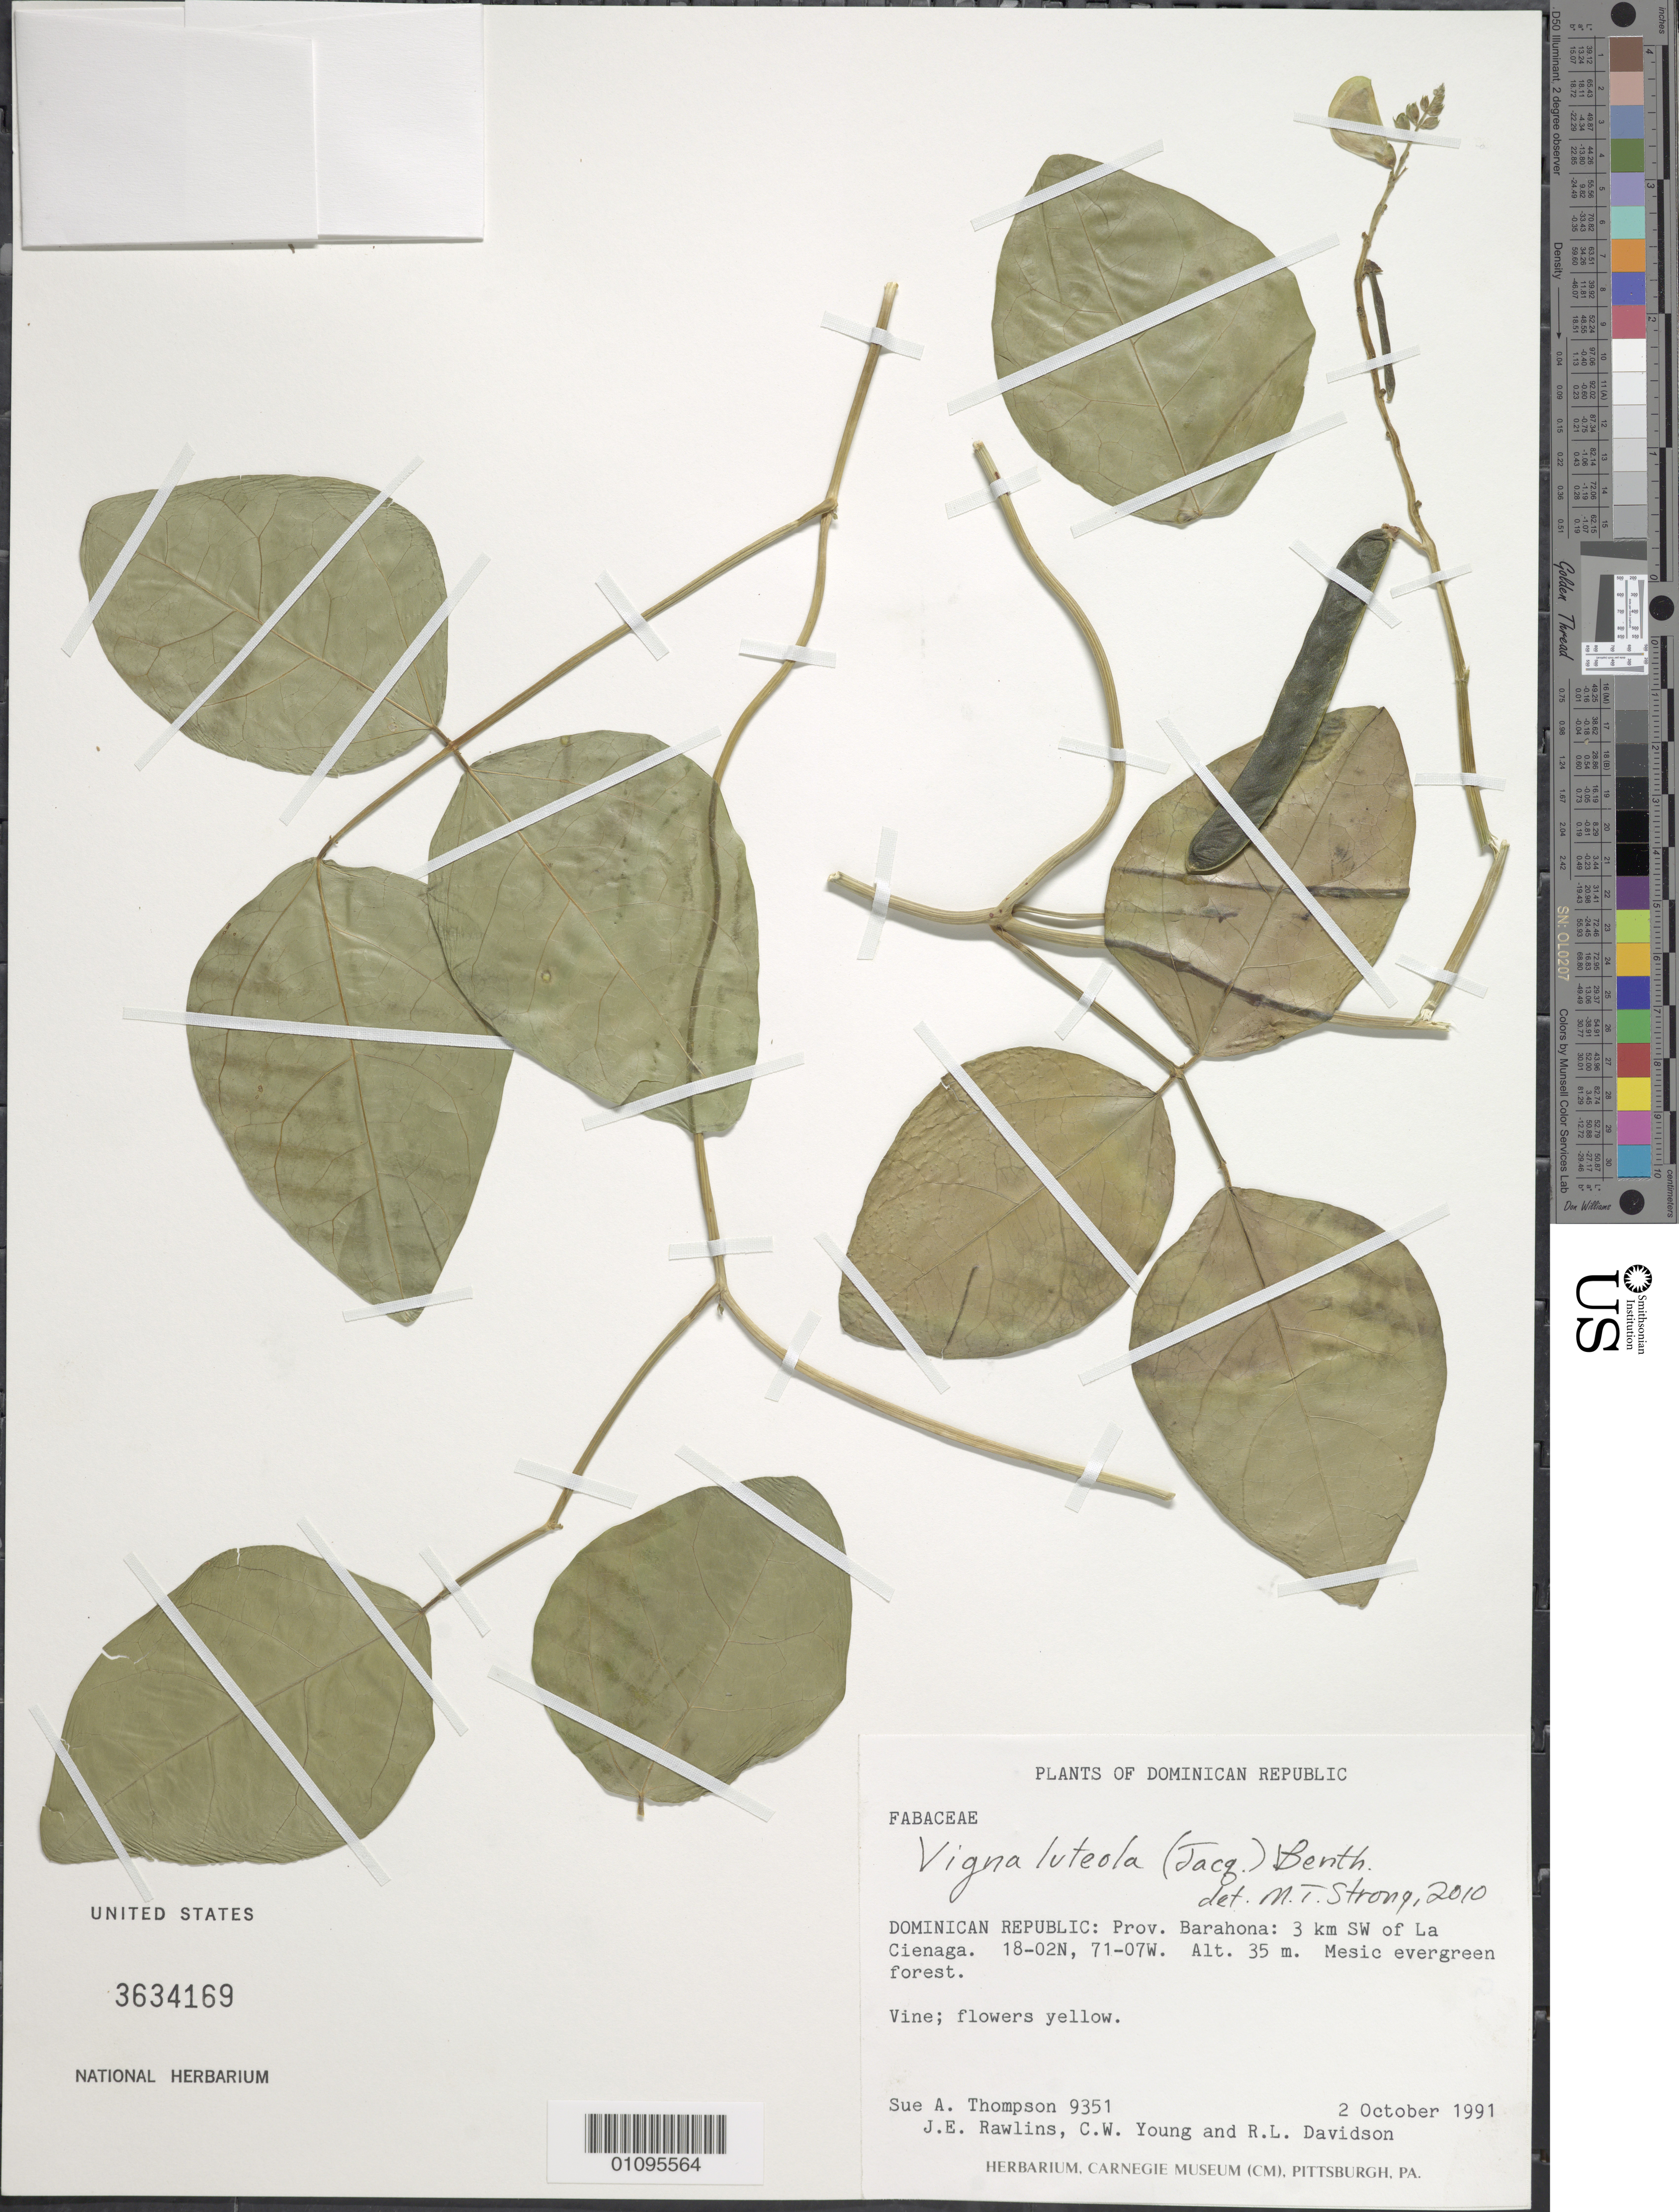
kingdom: Plantae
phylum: Tracheophyta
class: Magnoliopsida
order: Fabales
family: Fabaceae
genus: Vigna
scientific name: Vigna luteola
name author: (Jacq.) Benth.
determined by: Strong, M. T., (US), Smithsonian Institution - National Museum of Natural History (UNITED STATES)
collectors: S. A. Thompson, J. Rawlins, C. Young & R. Davidson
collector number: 9351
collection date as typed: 02 Oct 1991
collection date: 1991-10-02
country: Dominican Republic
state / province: Barahona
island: Hispaniola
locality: La Cienaga, 3 km SW of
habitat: Mesic evergreen forest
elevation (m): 35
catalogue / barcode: US 3634169